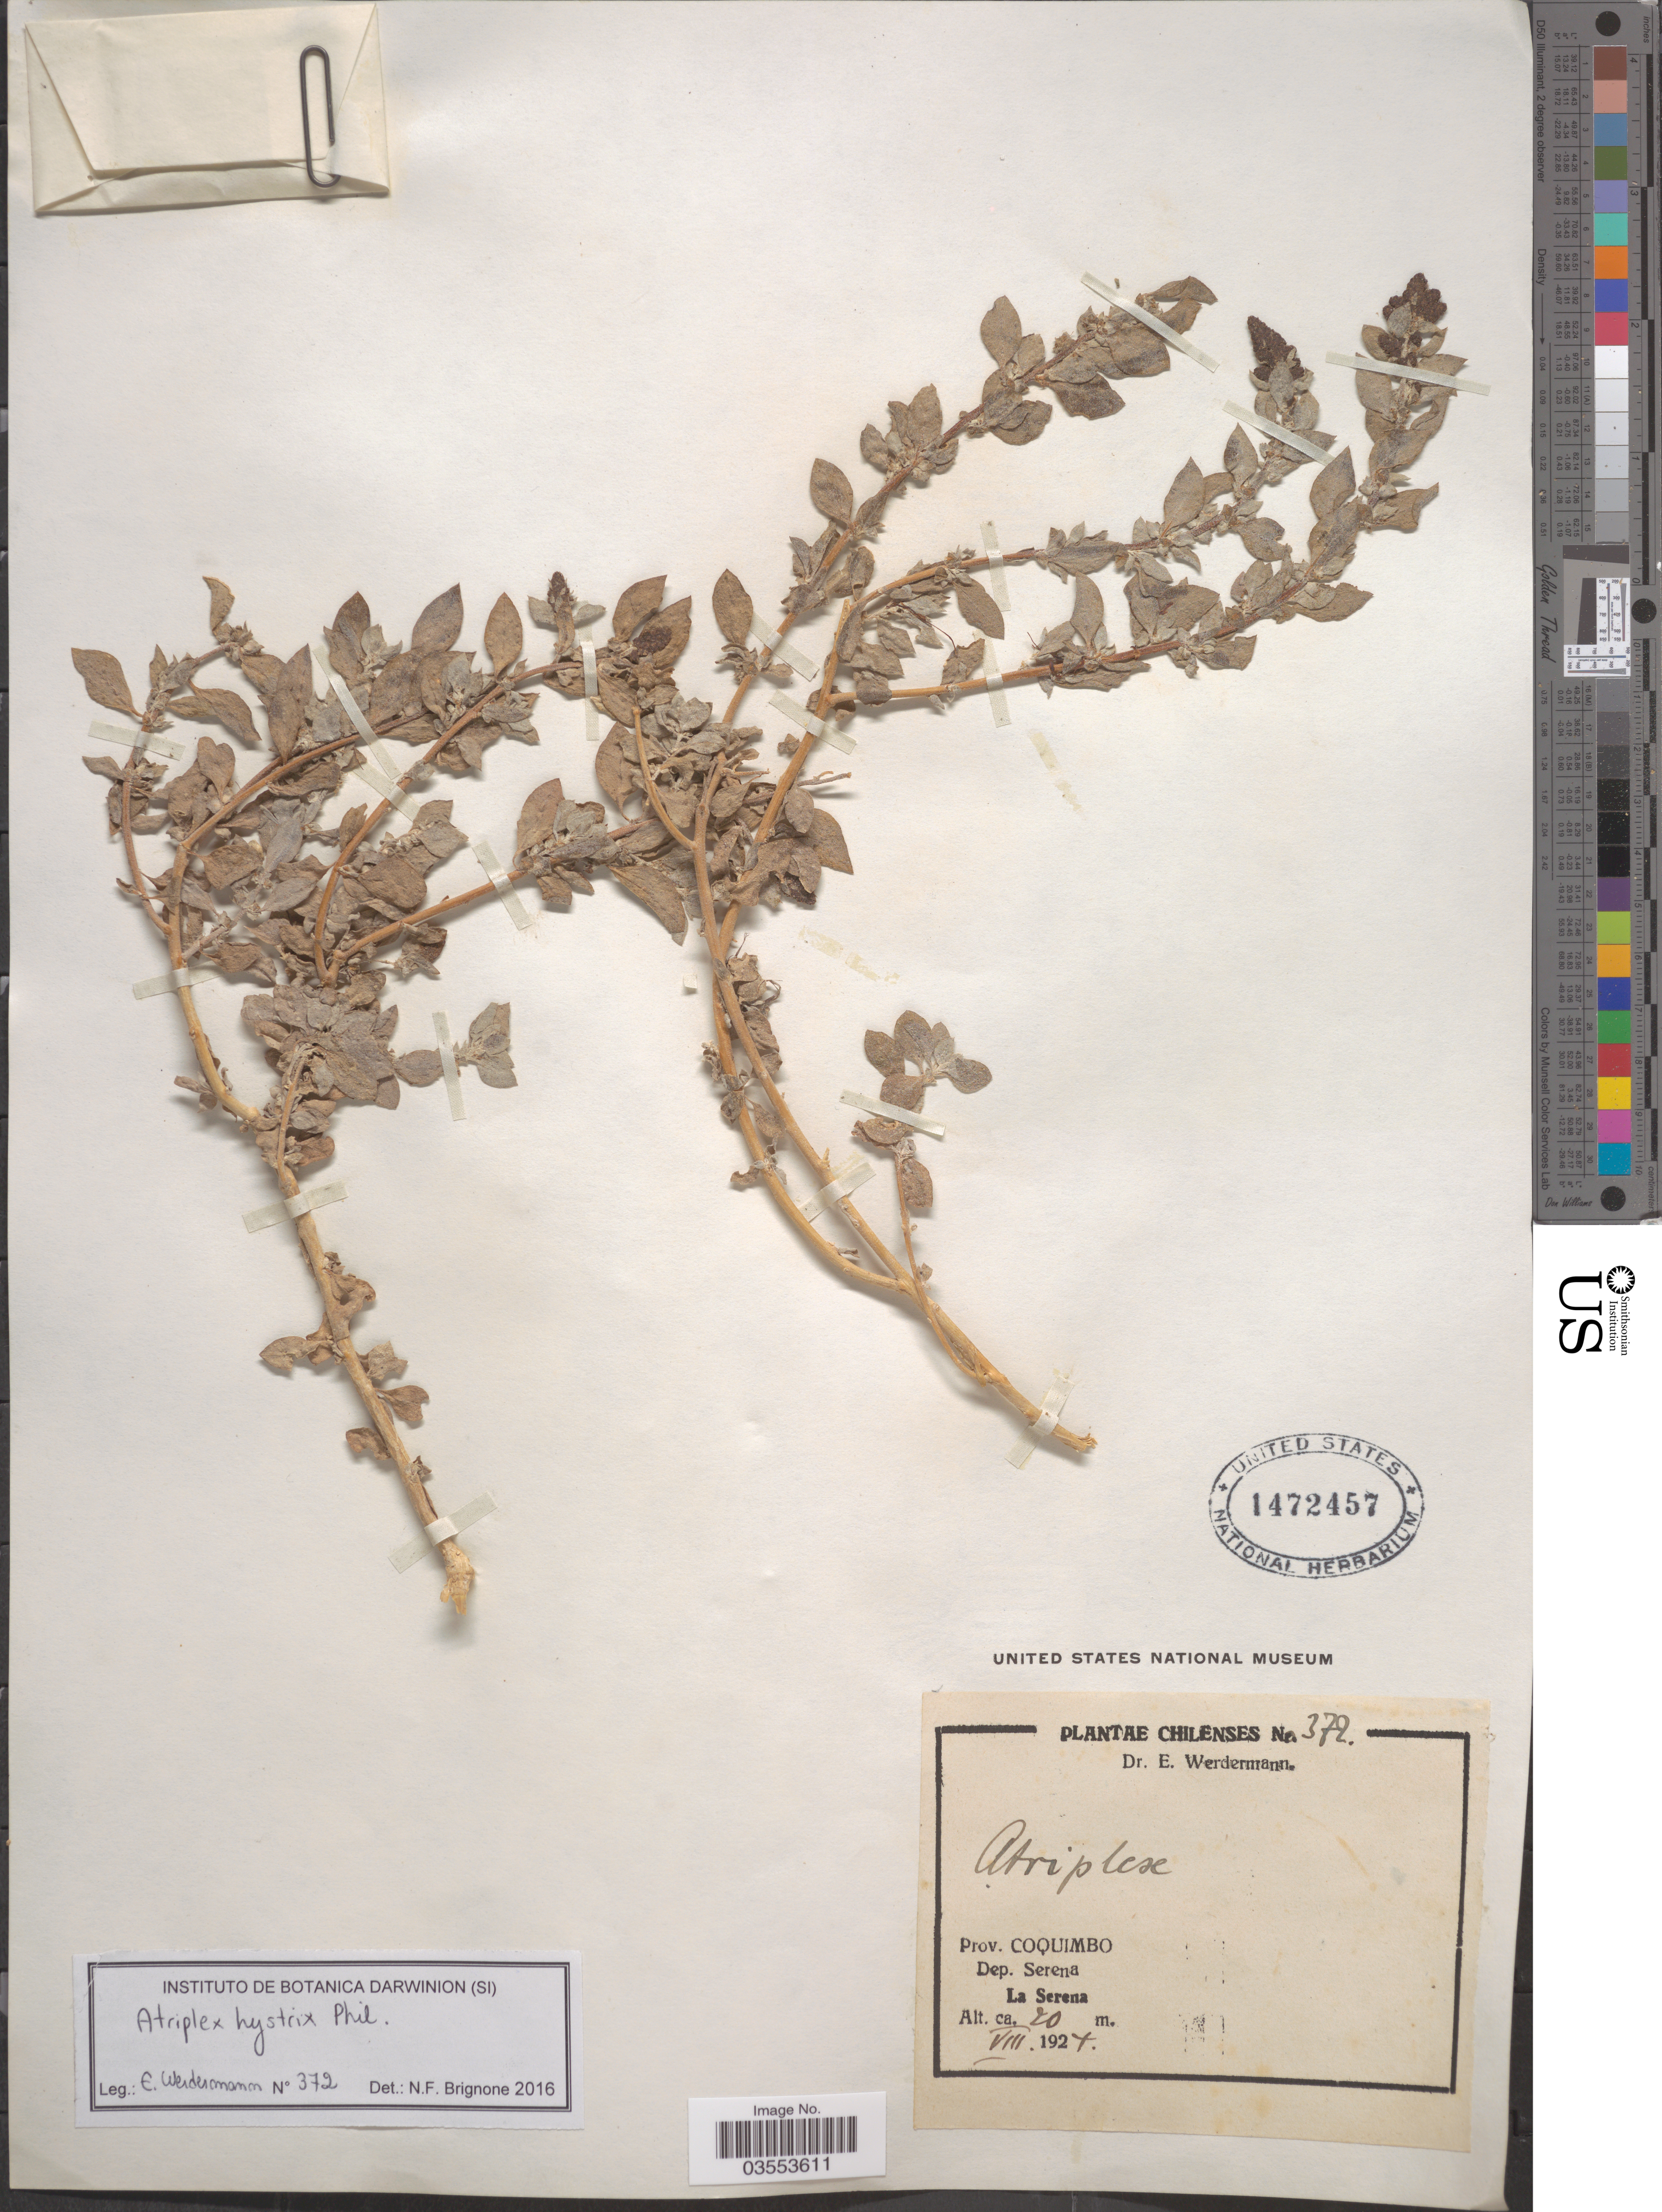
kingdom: Plantae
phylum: Tracheophyta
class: Magnoliopsida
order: Caryophyllales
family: Amaranthaceae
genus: Atriplex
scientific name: Atriplex sp.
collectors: E. Werdermann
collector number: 372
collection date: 1924-08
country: Chile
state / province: Coquimbo (IV)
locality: Prov. Coquimbo. Dep. Serena. La Serena.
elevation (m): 20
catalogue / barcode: US 1472457